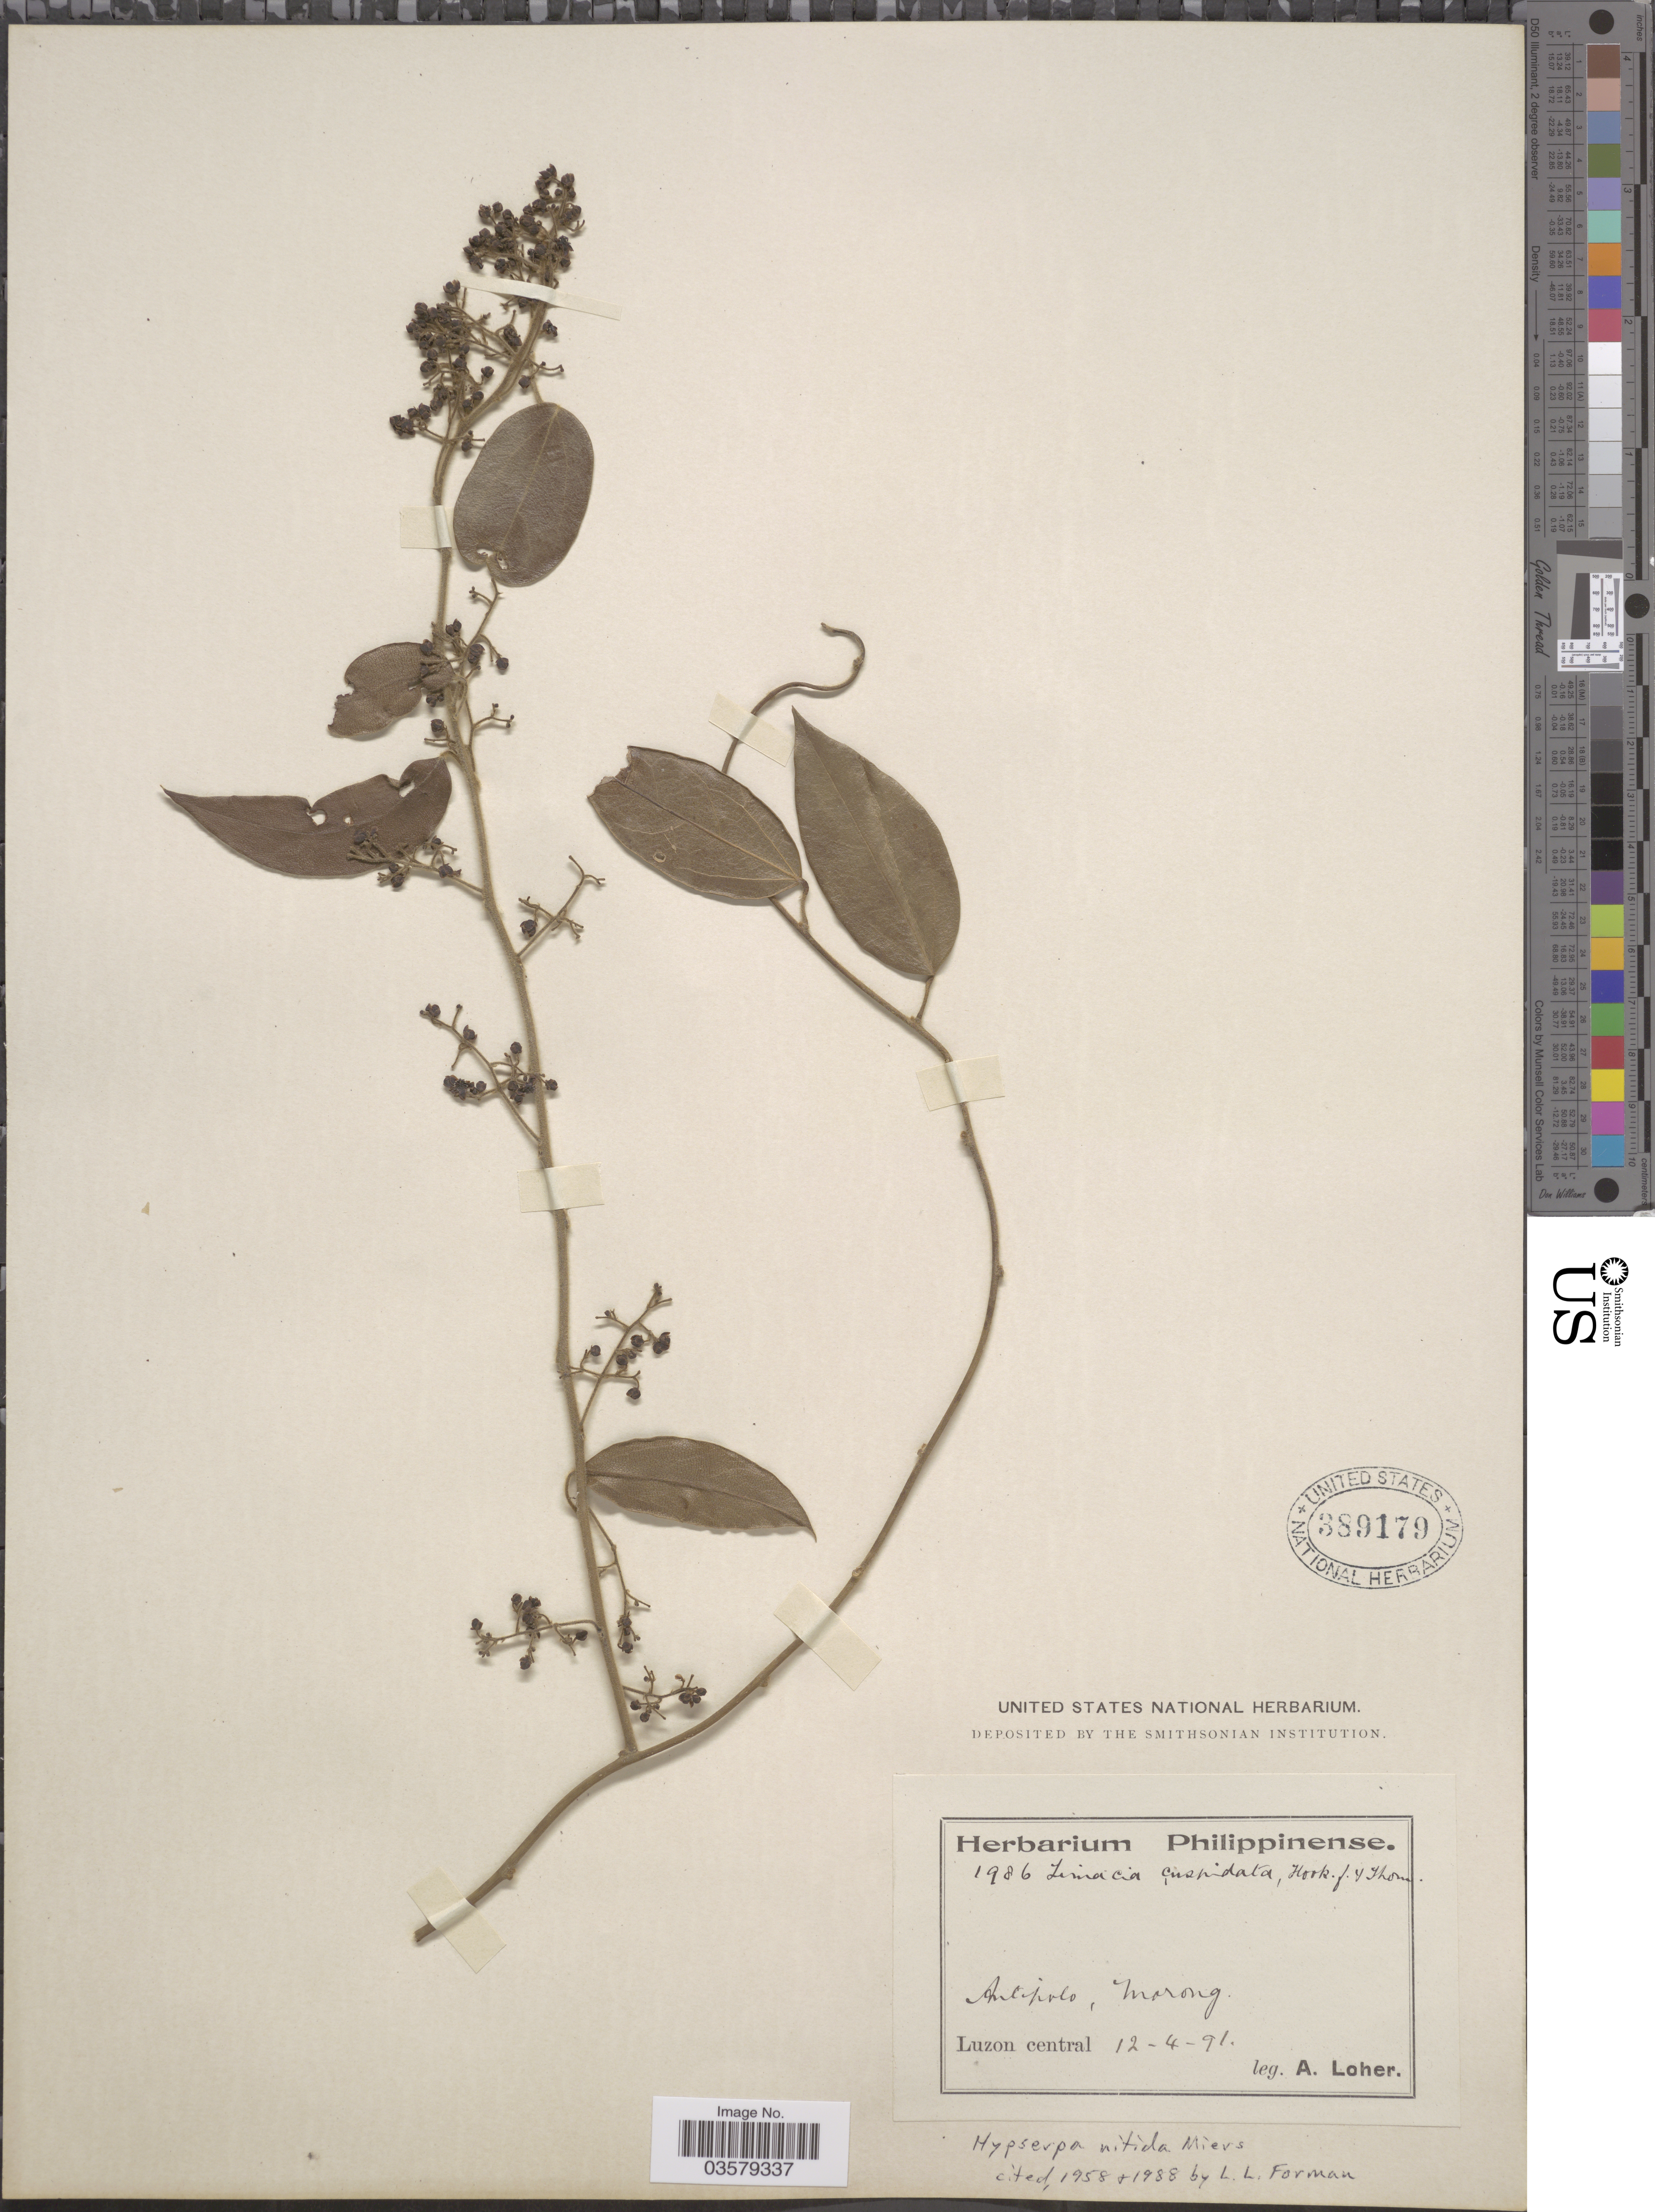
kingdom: Plantae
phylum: Tracheophyta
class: Magnoliopsida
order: Ranunculales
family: Menispermaceae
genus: Hypserpa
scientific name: Hypserpa nitida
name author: Miers ex Benth.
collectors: A. Loher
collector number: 1986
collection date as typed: Transcribed d/m/y: 12/4/91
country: Philippines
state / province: Central Luzon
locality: Antipolo, Morong, Luzon central.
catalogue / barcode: US 389179